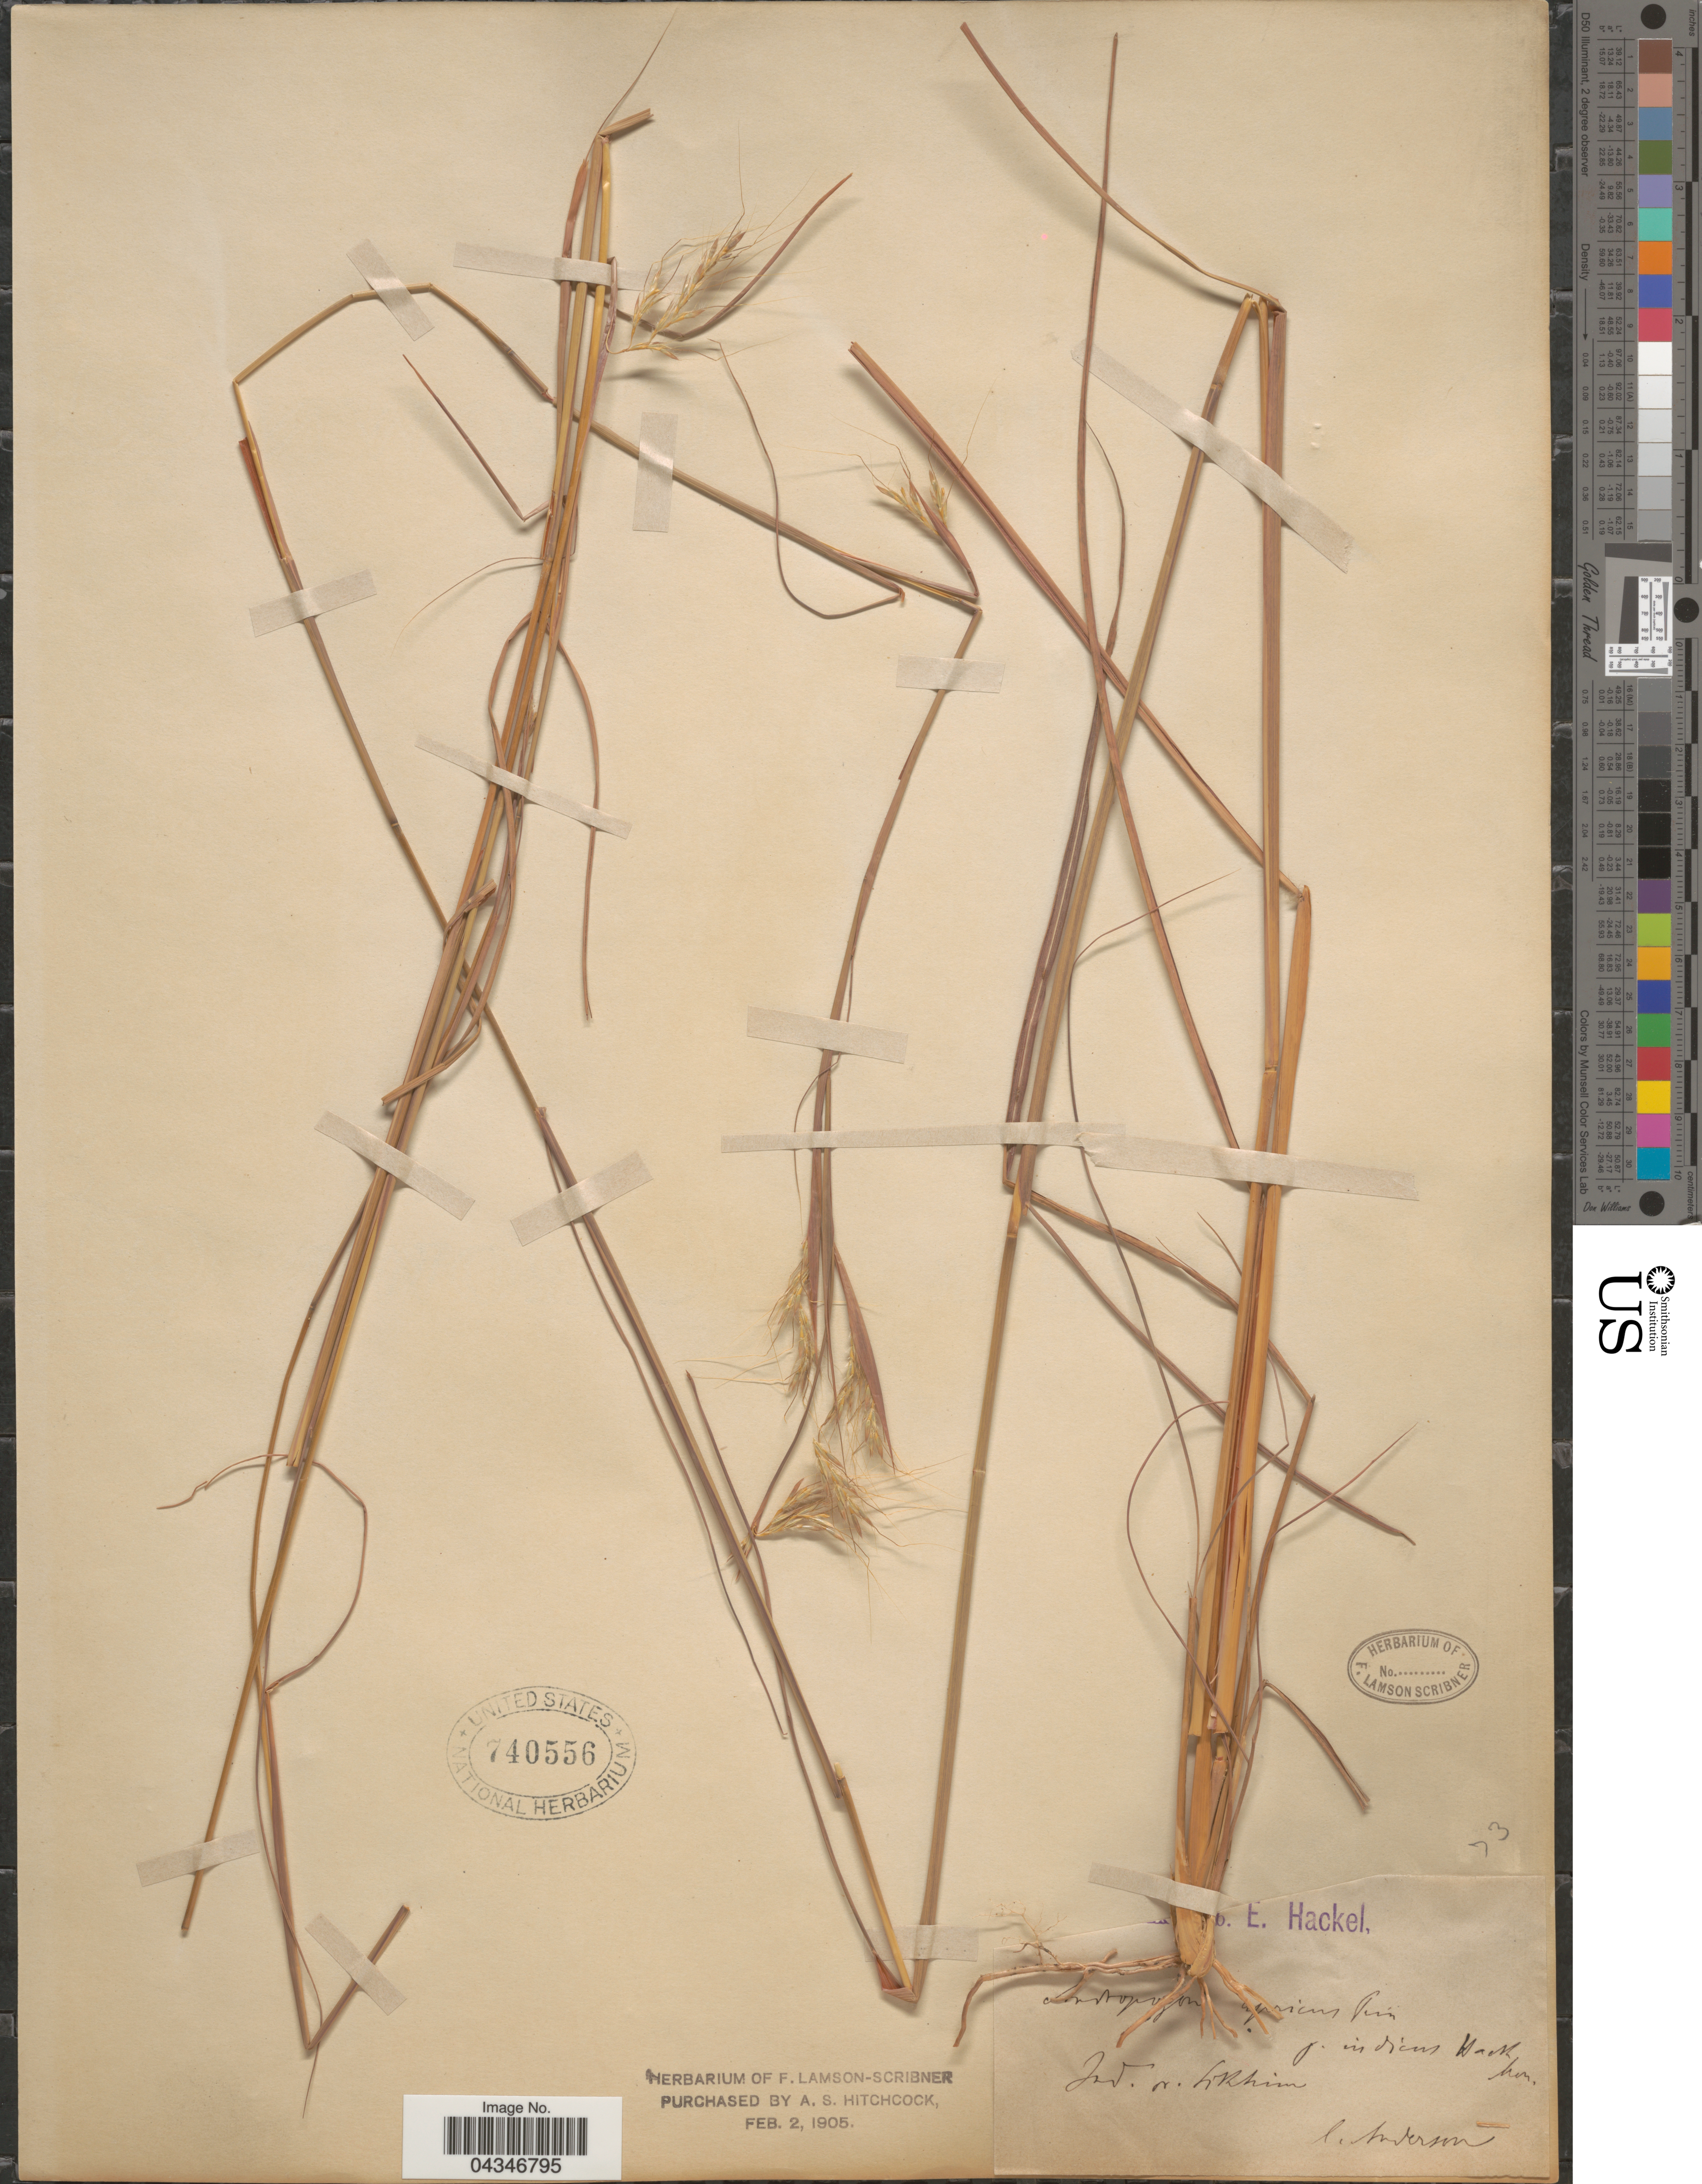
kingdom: Plantae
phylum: Tracheophyta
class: Liliopsida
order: Poales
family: Poaceae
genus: Andropogon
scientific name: Andropogon angustatus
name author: (J. Presl) Steud.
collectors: -- Anderson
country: India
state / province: Sikkim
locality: Ind. or.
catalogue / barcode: US 740556